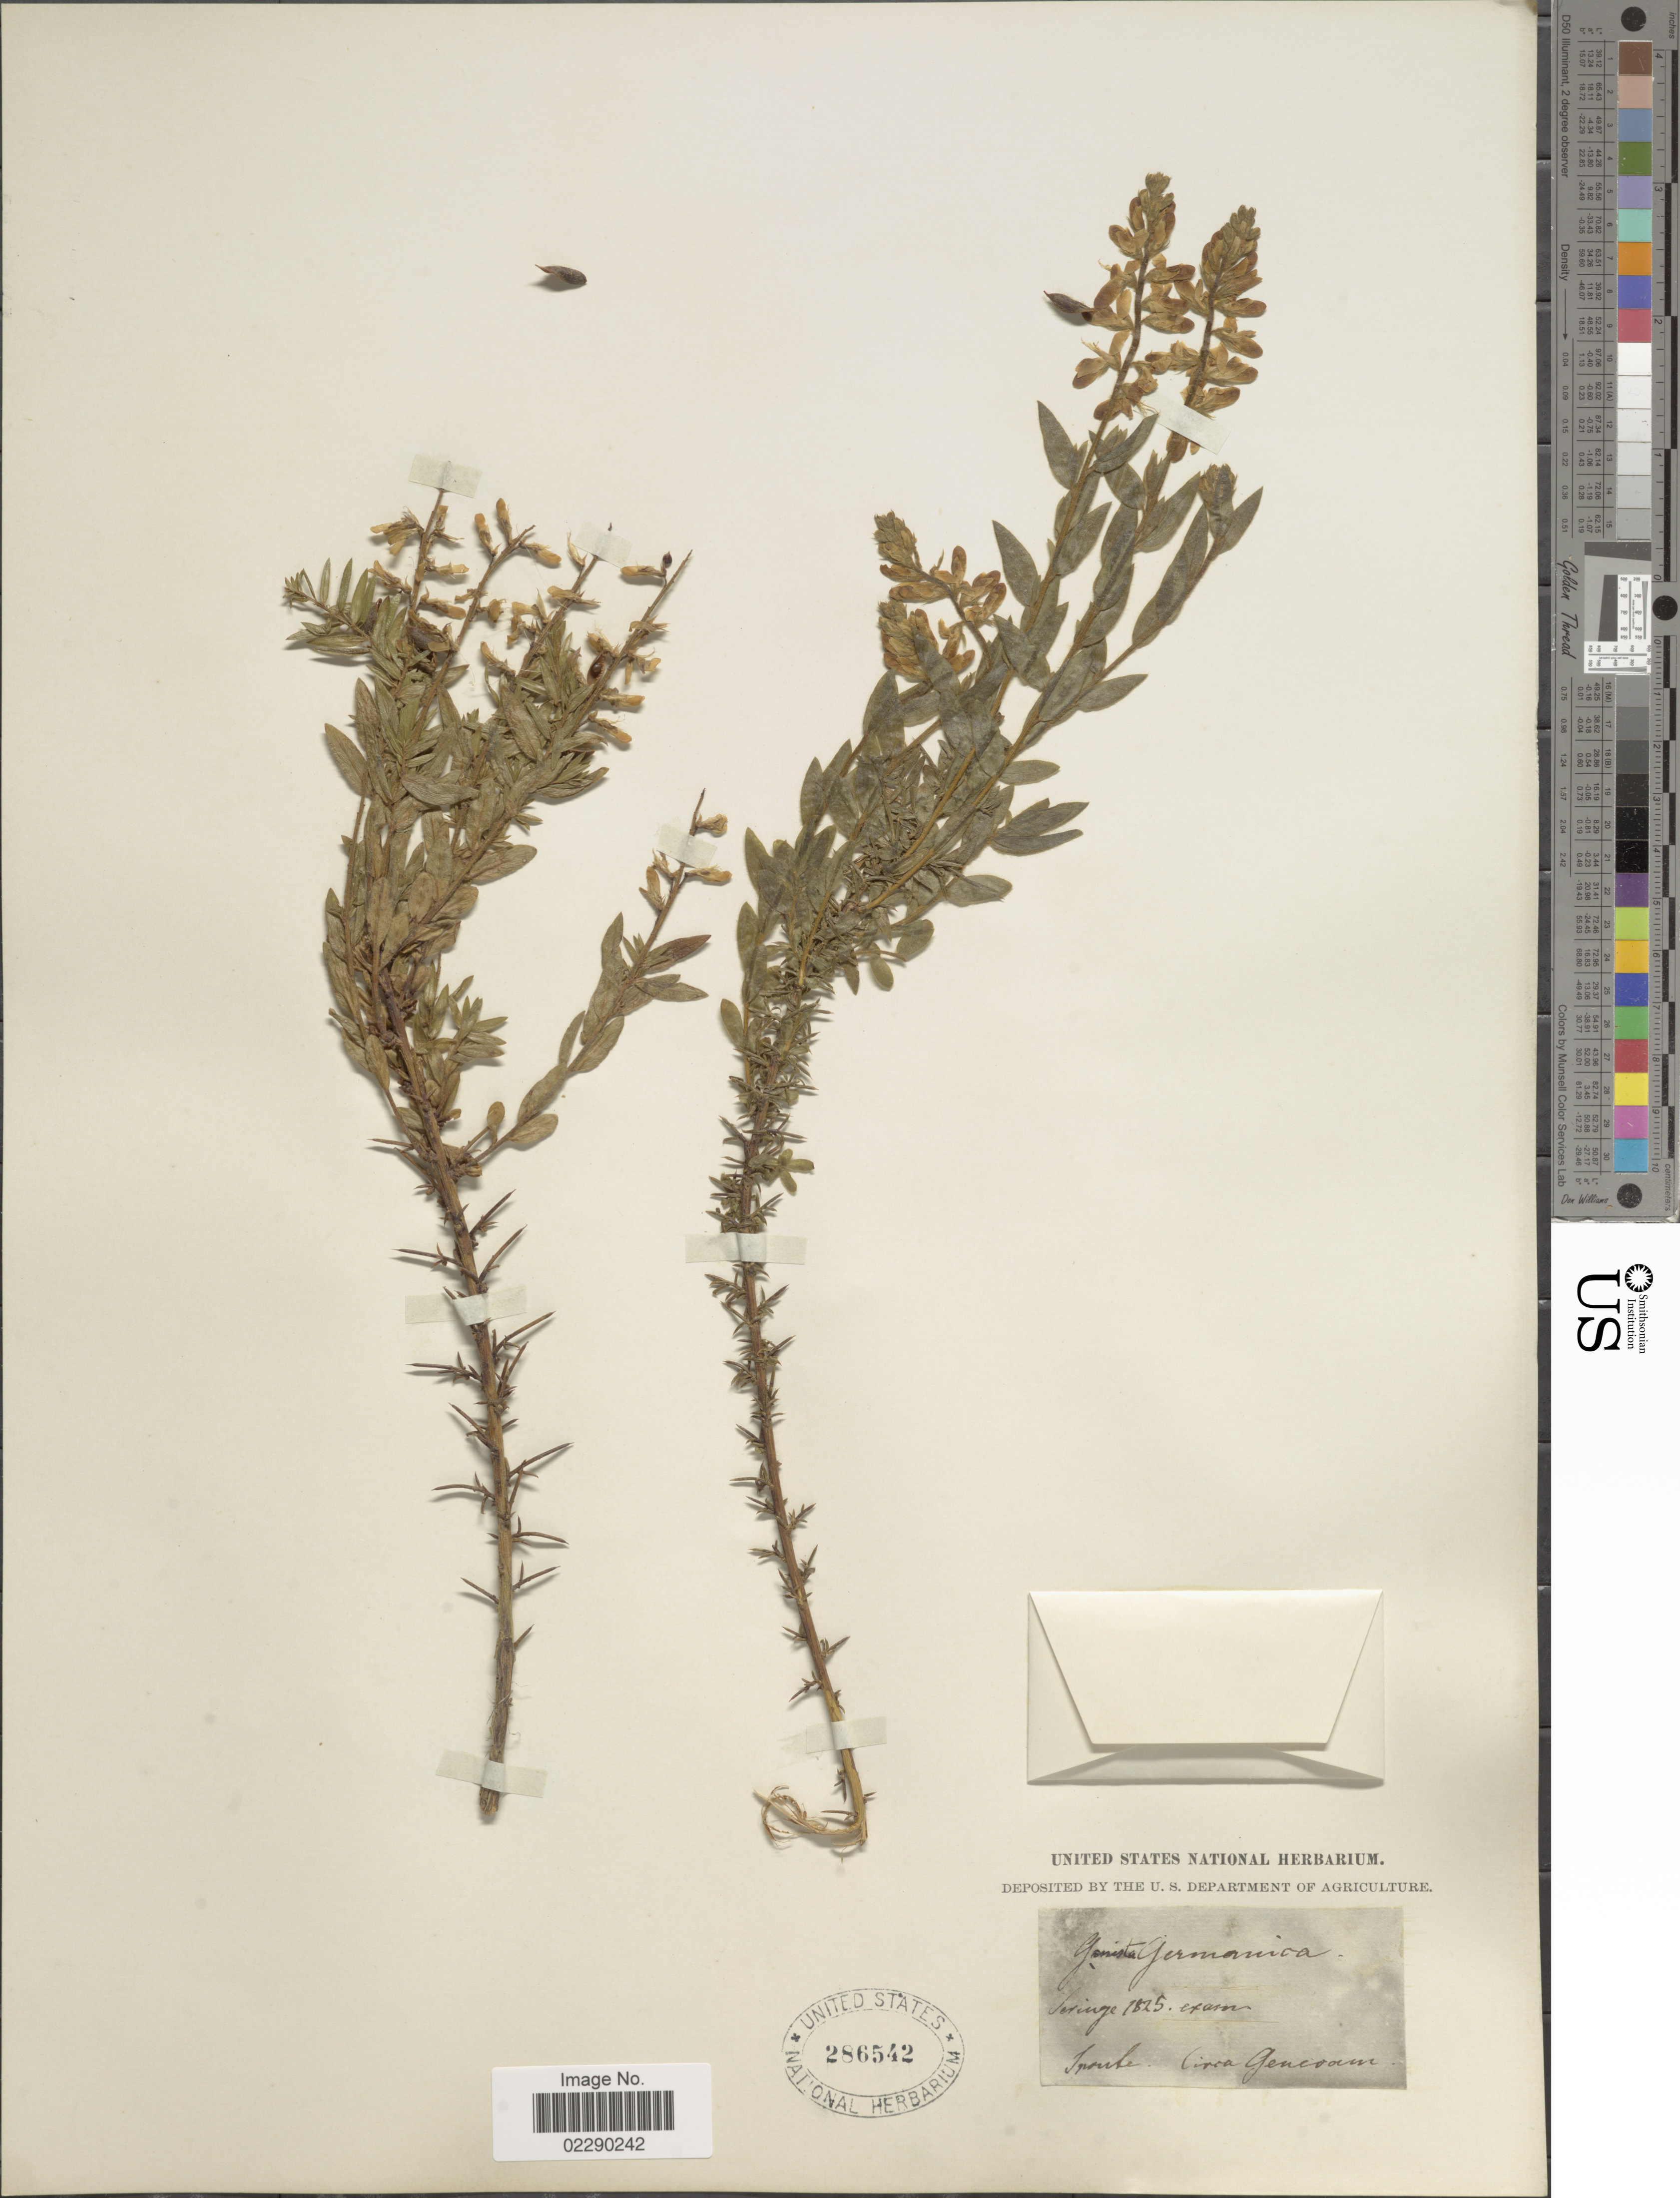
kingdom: Plantae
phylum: Tracheophyta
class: Magnoliopsida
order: Fabales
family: Fabaceae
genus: Genista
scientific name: Genista germanica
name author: L.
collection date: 1825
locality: Seringe, circa Gencorm [interpreted]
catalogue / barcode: US 286542